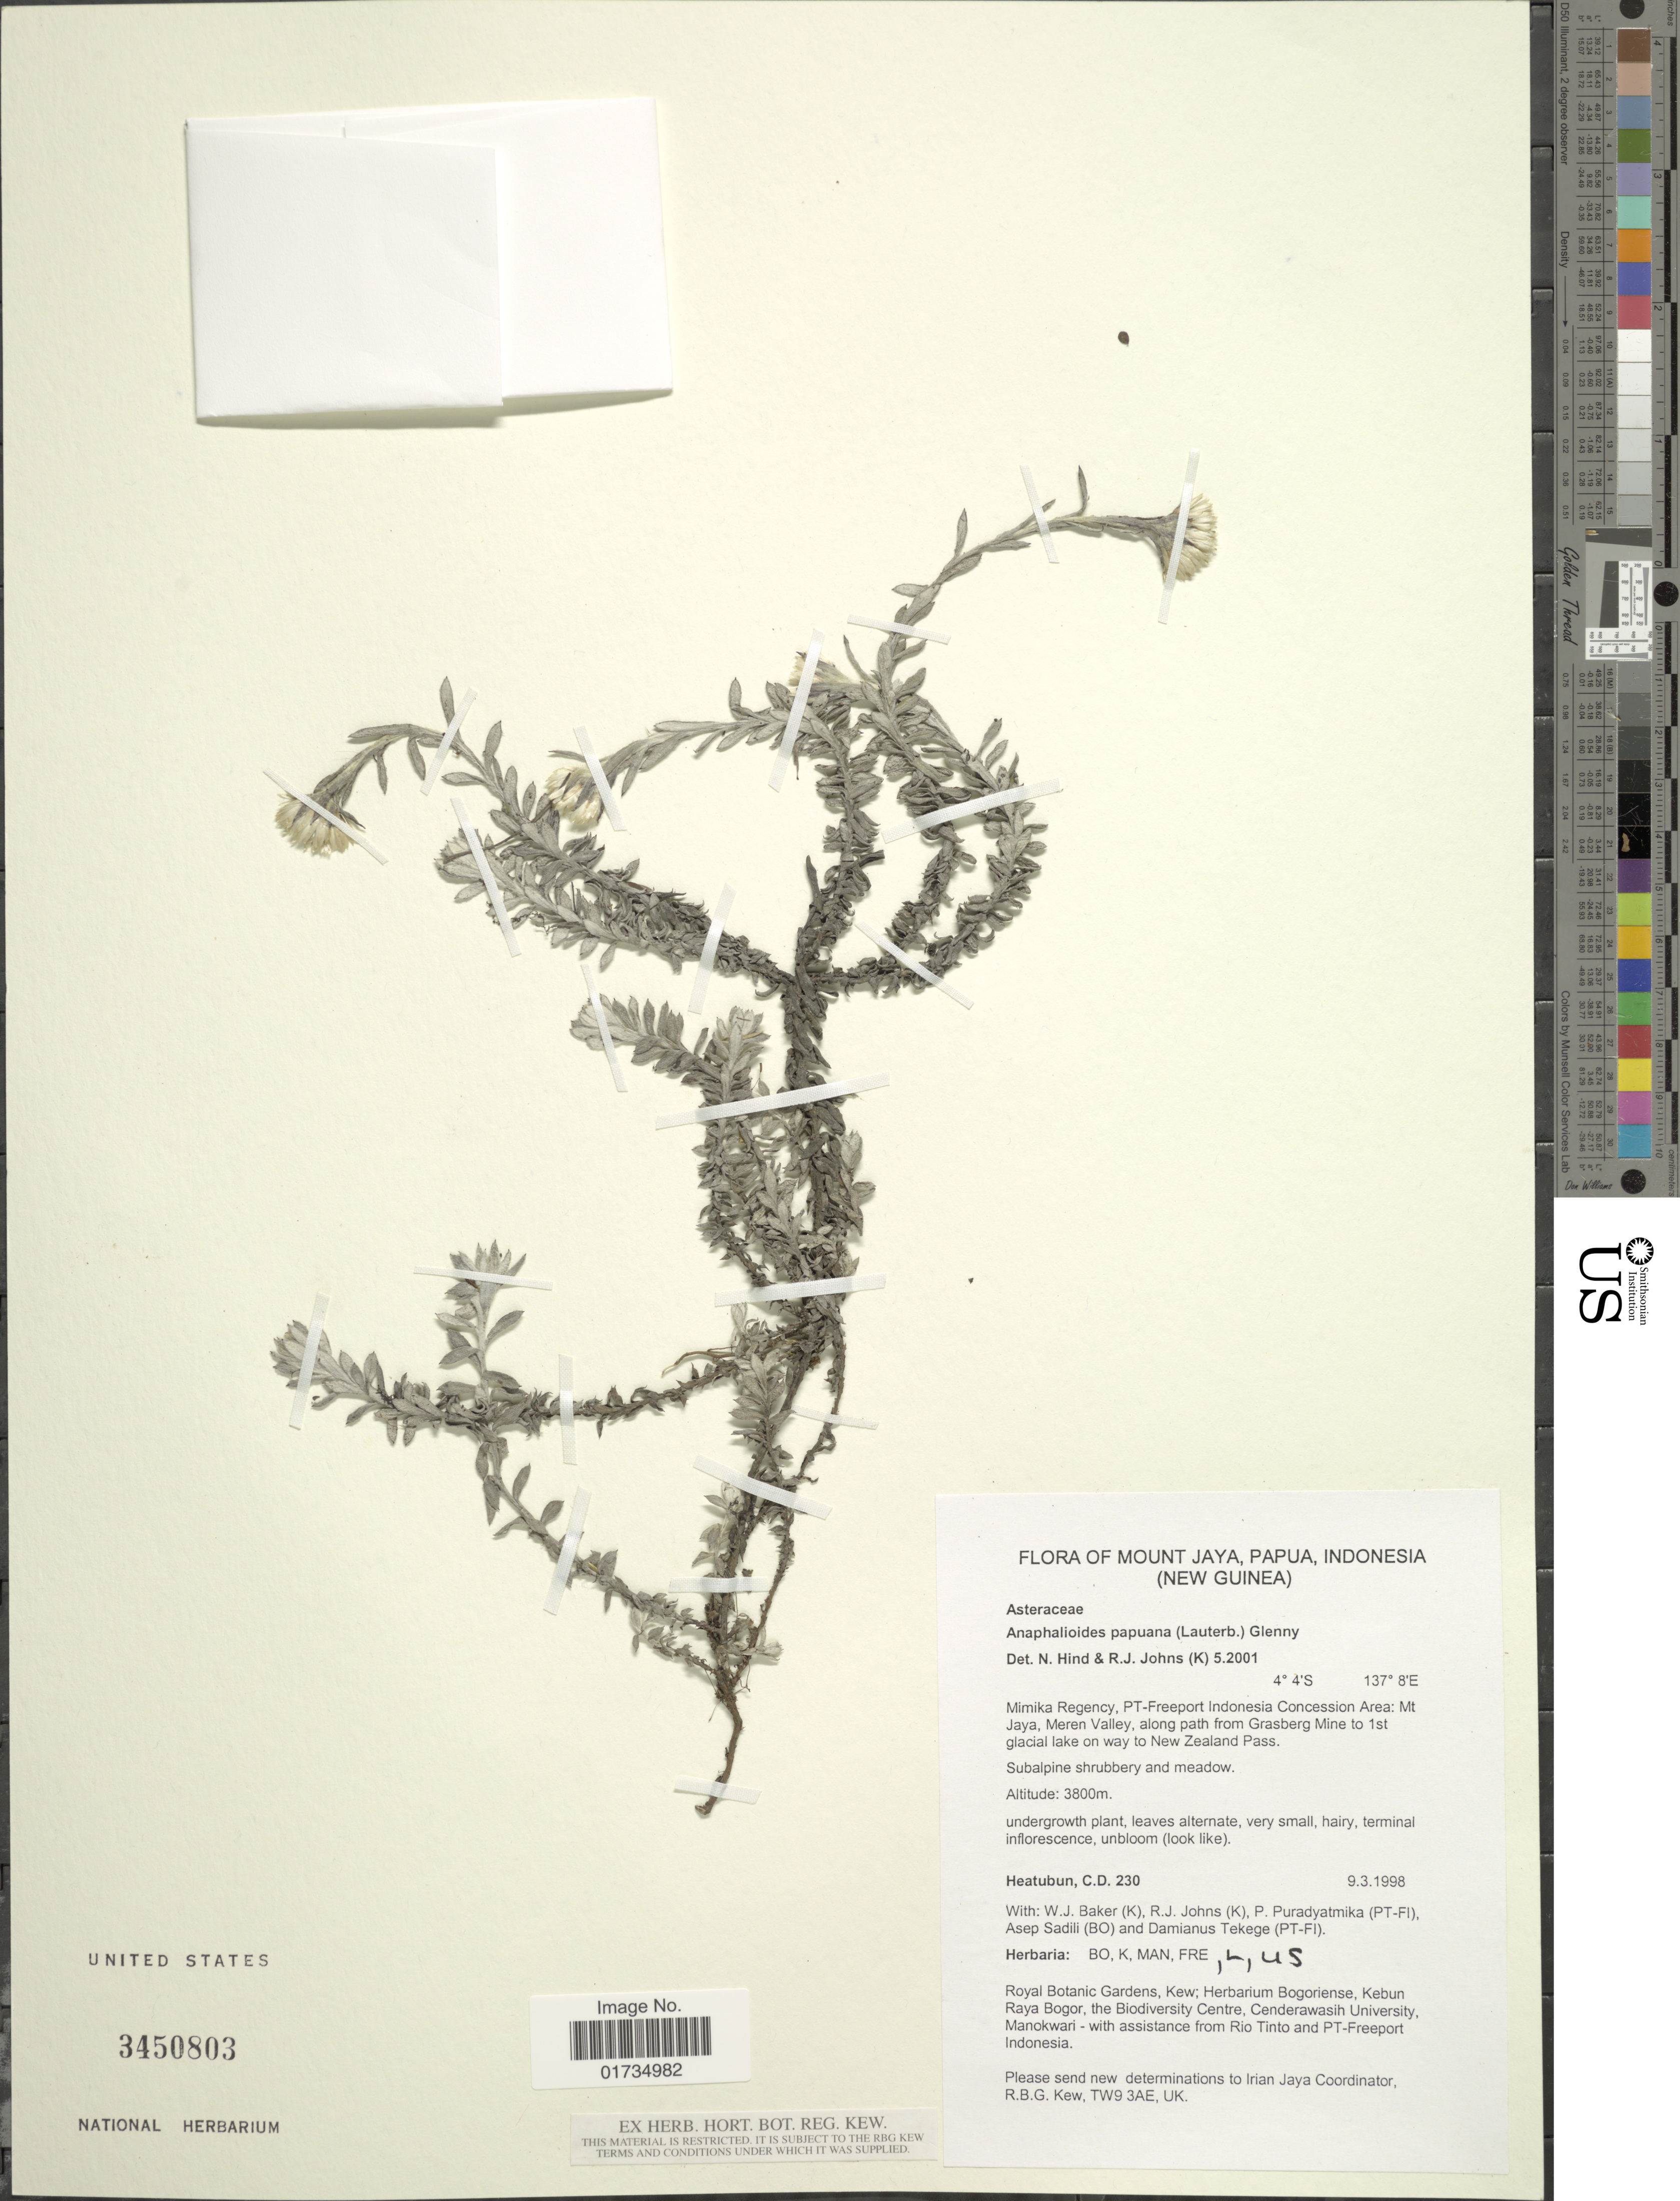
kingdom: Plantae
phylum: Tracheophyta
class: Magnoliopsida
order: Asterales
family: Asteraceae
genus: Anaphalis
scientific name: Anaphalis mariae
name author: F. Muell.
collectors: C. Heatubun, W. J. Baker, R. Johns & P. Puradyatmika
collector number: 230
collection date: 1998-03-09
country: Indonesia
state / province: Papua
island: New Guinea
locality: Mount Jaya, Papua, Indonesia (New Guinea). Mimika Regency, PT- Freeport Indonesia Concession Area: Mt. Jaya, Meren Valley, along path from Grasberg Mine to 1st glacial lake on way to New Zealand Pass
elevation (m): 3800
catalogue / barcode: US 3450803